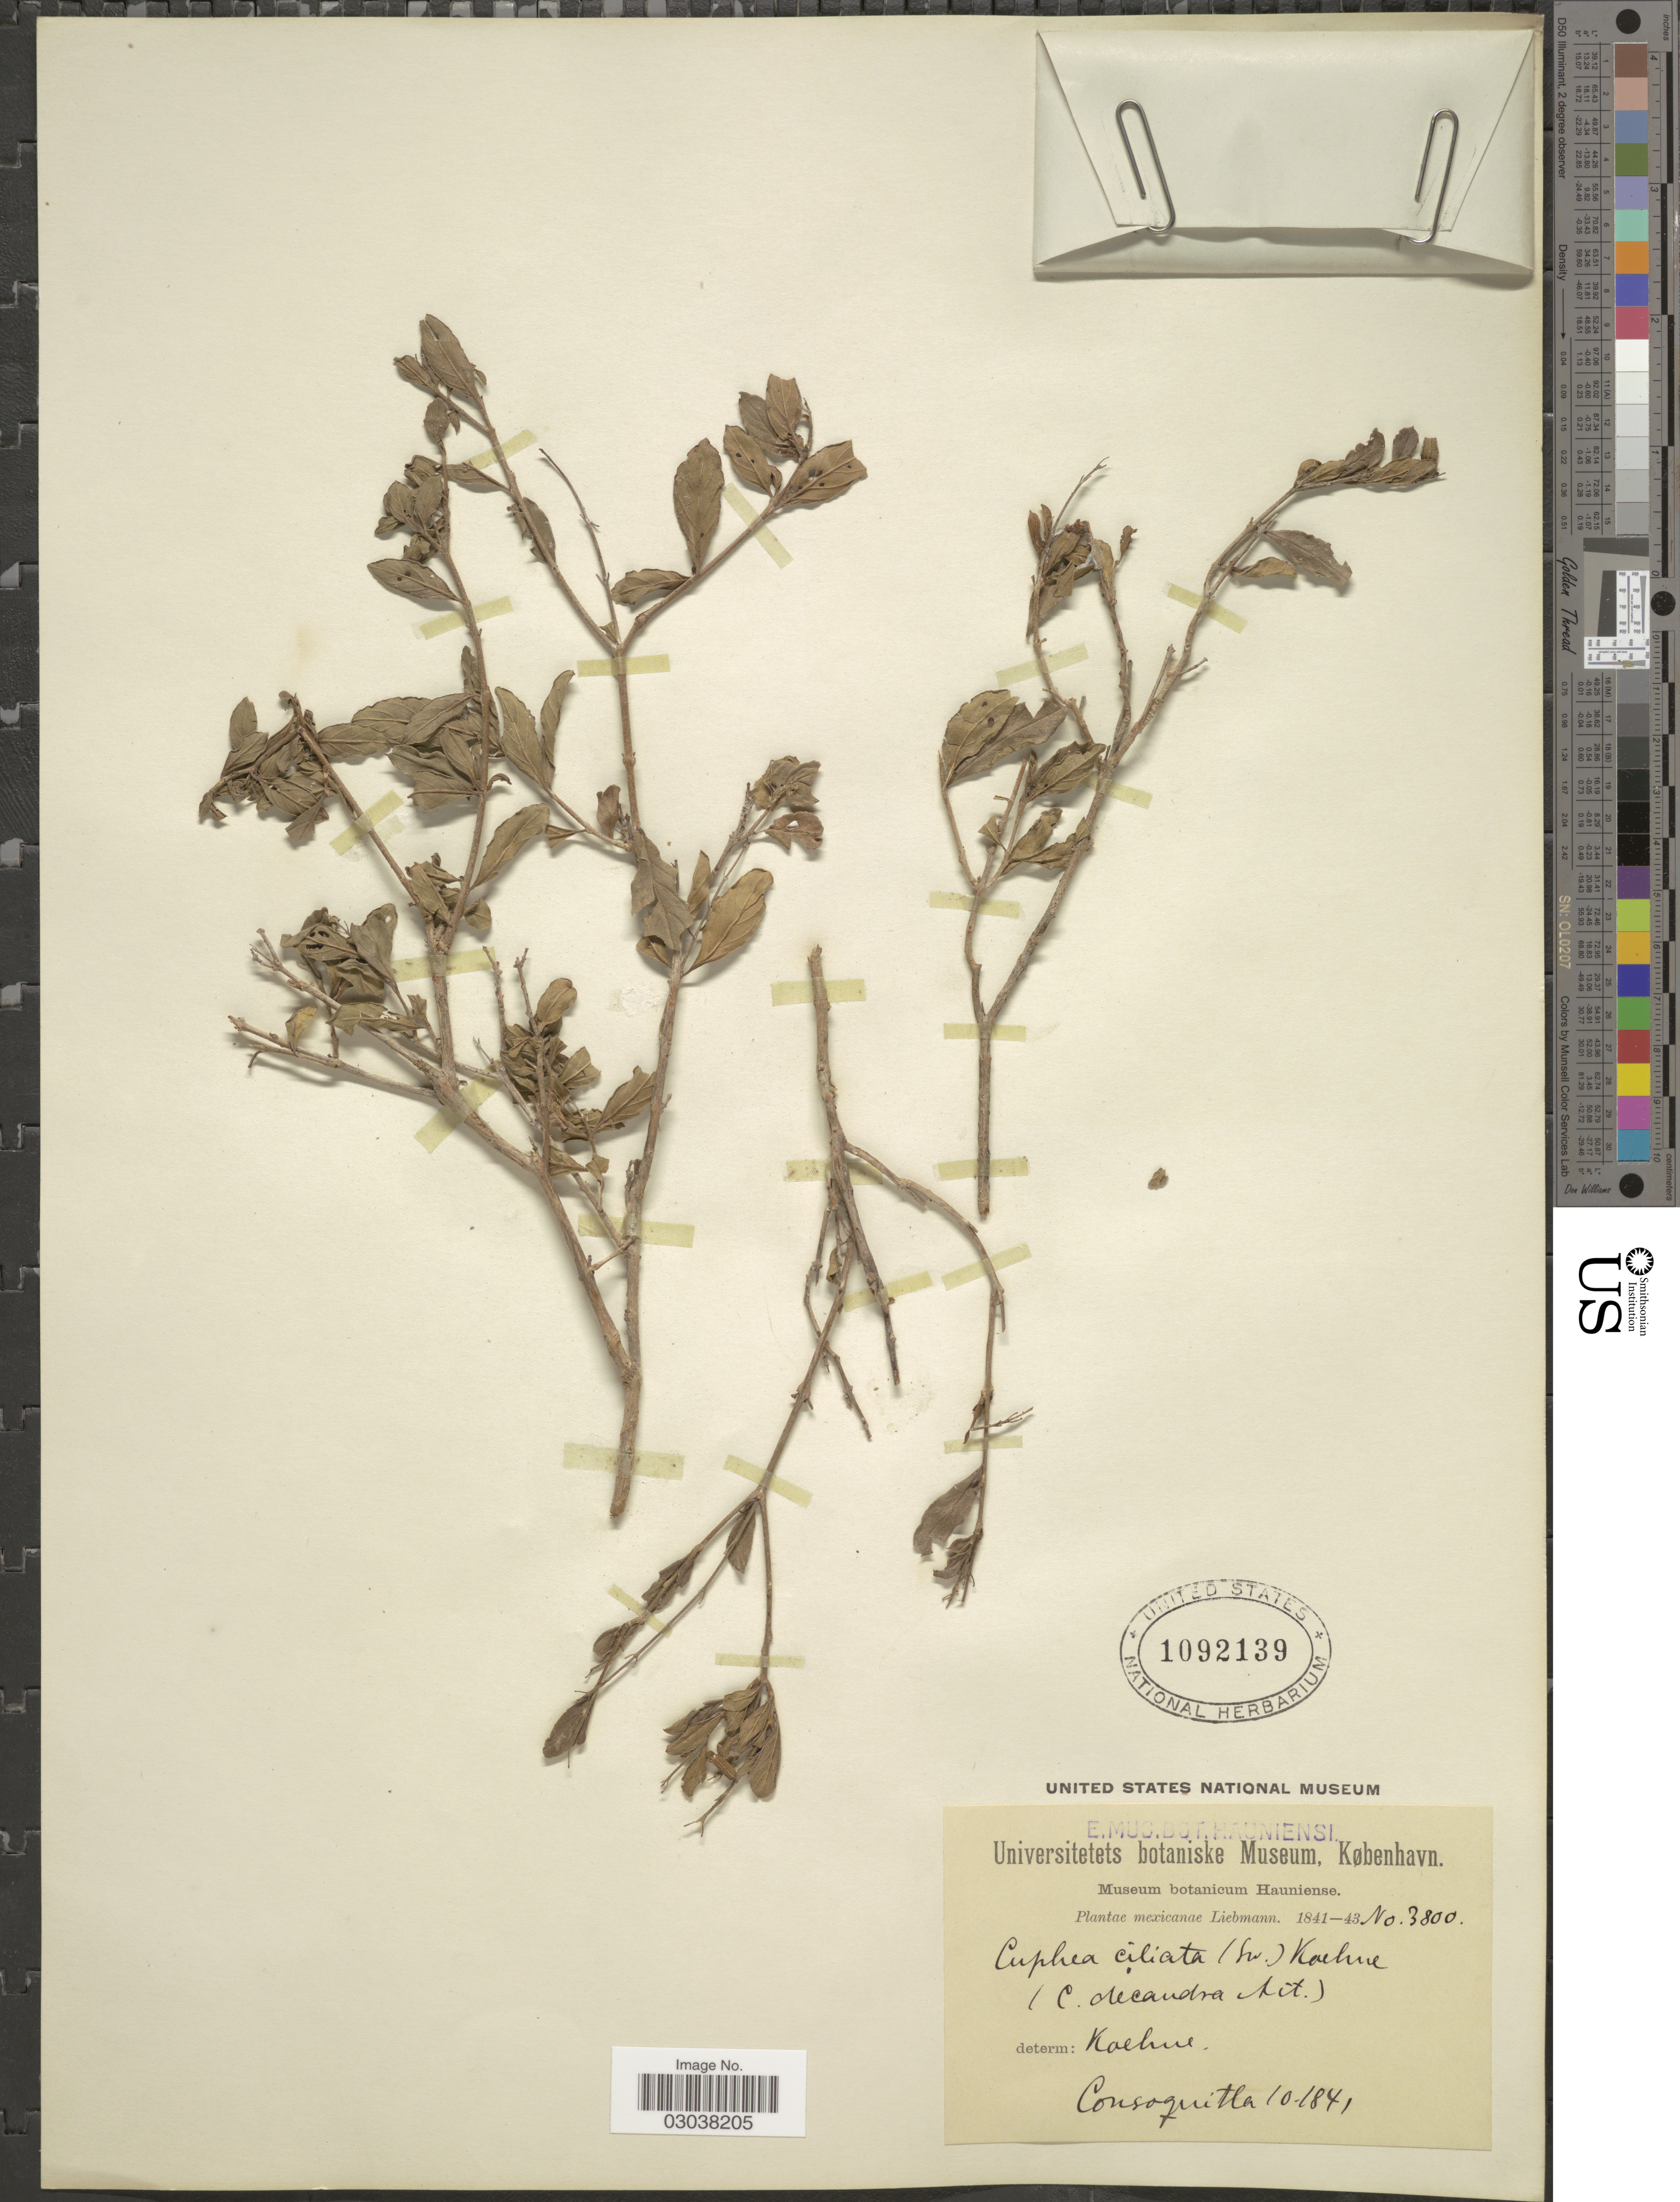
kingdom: Plantae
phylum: Tracheophyta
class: Magnoliopsida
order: Myrtales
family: Lythraceae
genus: Cuphea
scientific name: Cuphea decandra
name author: W.T. Aiton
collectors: Liebmann, --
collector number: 3800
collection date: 1841-10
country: Mexico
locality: Consaquitla.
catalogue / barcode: US 1092139